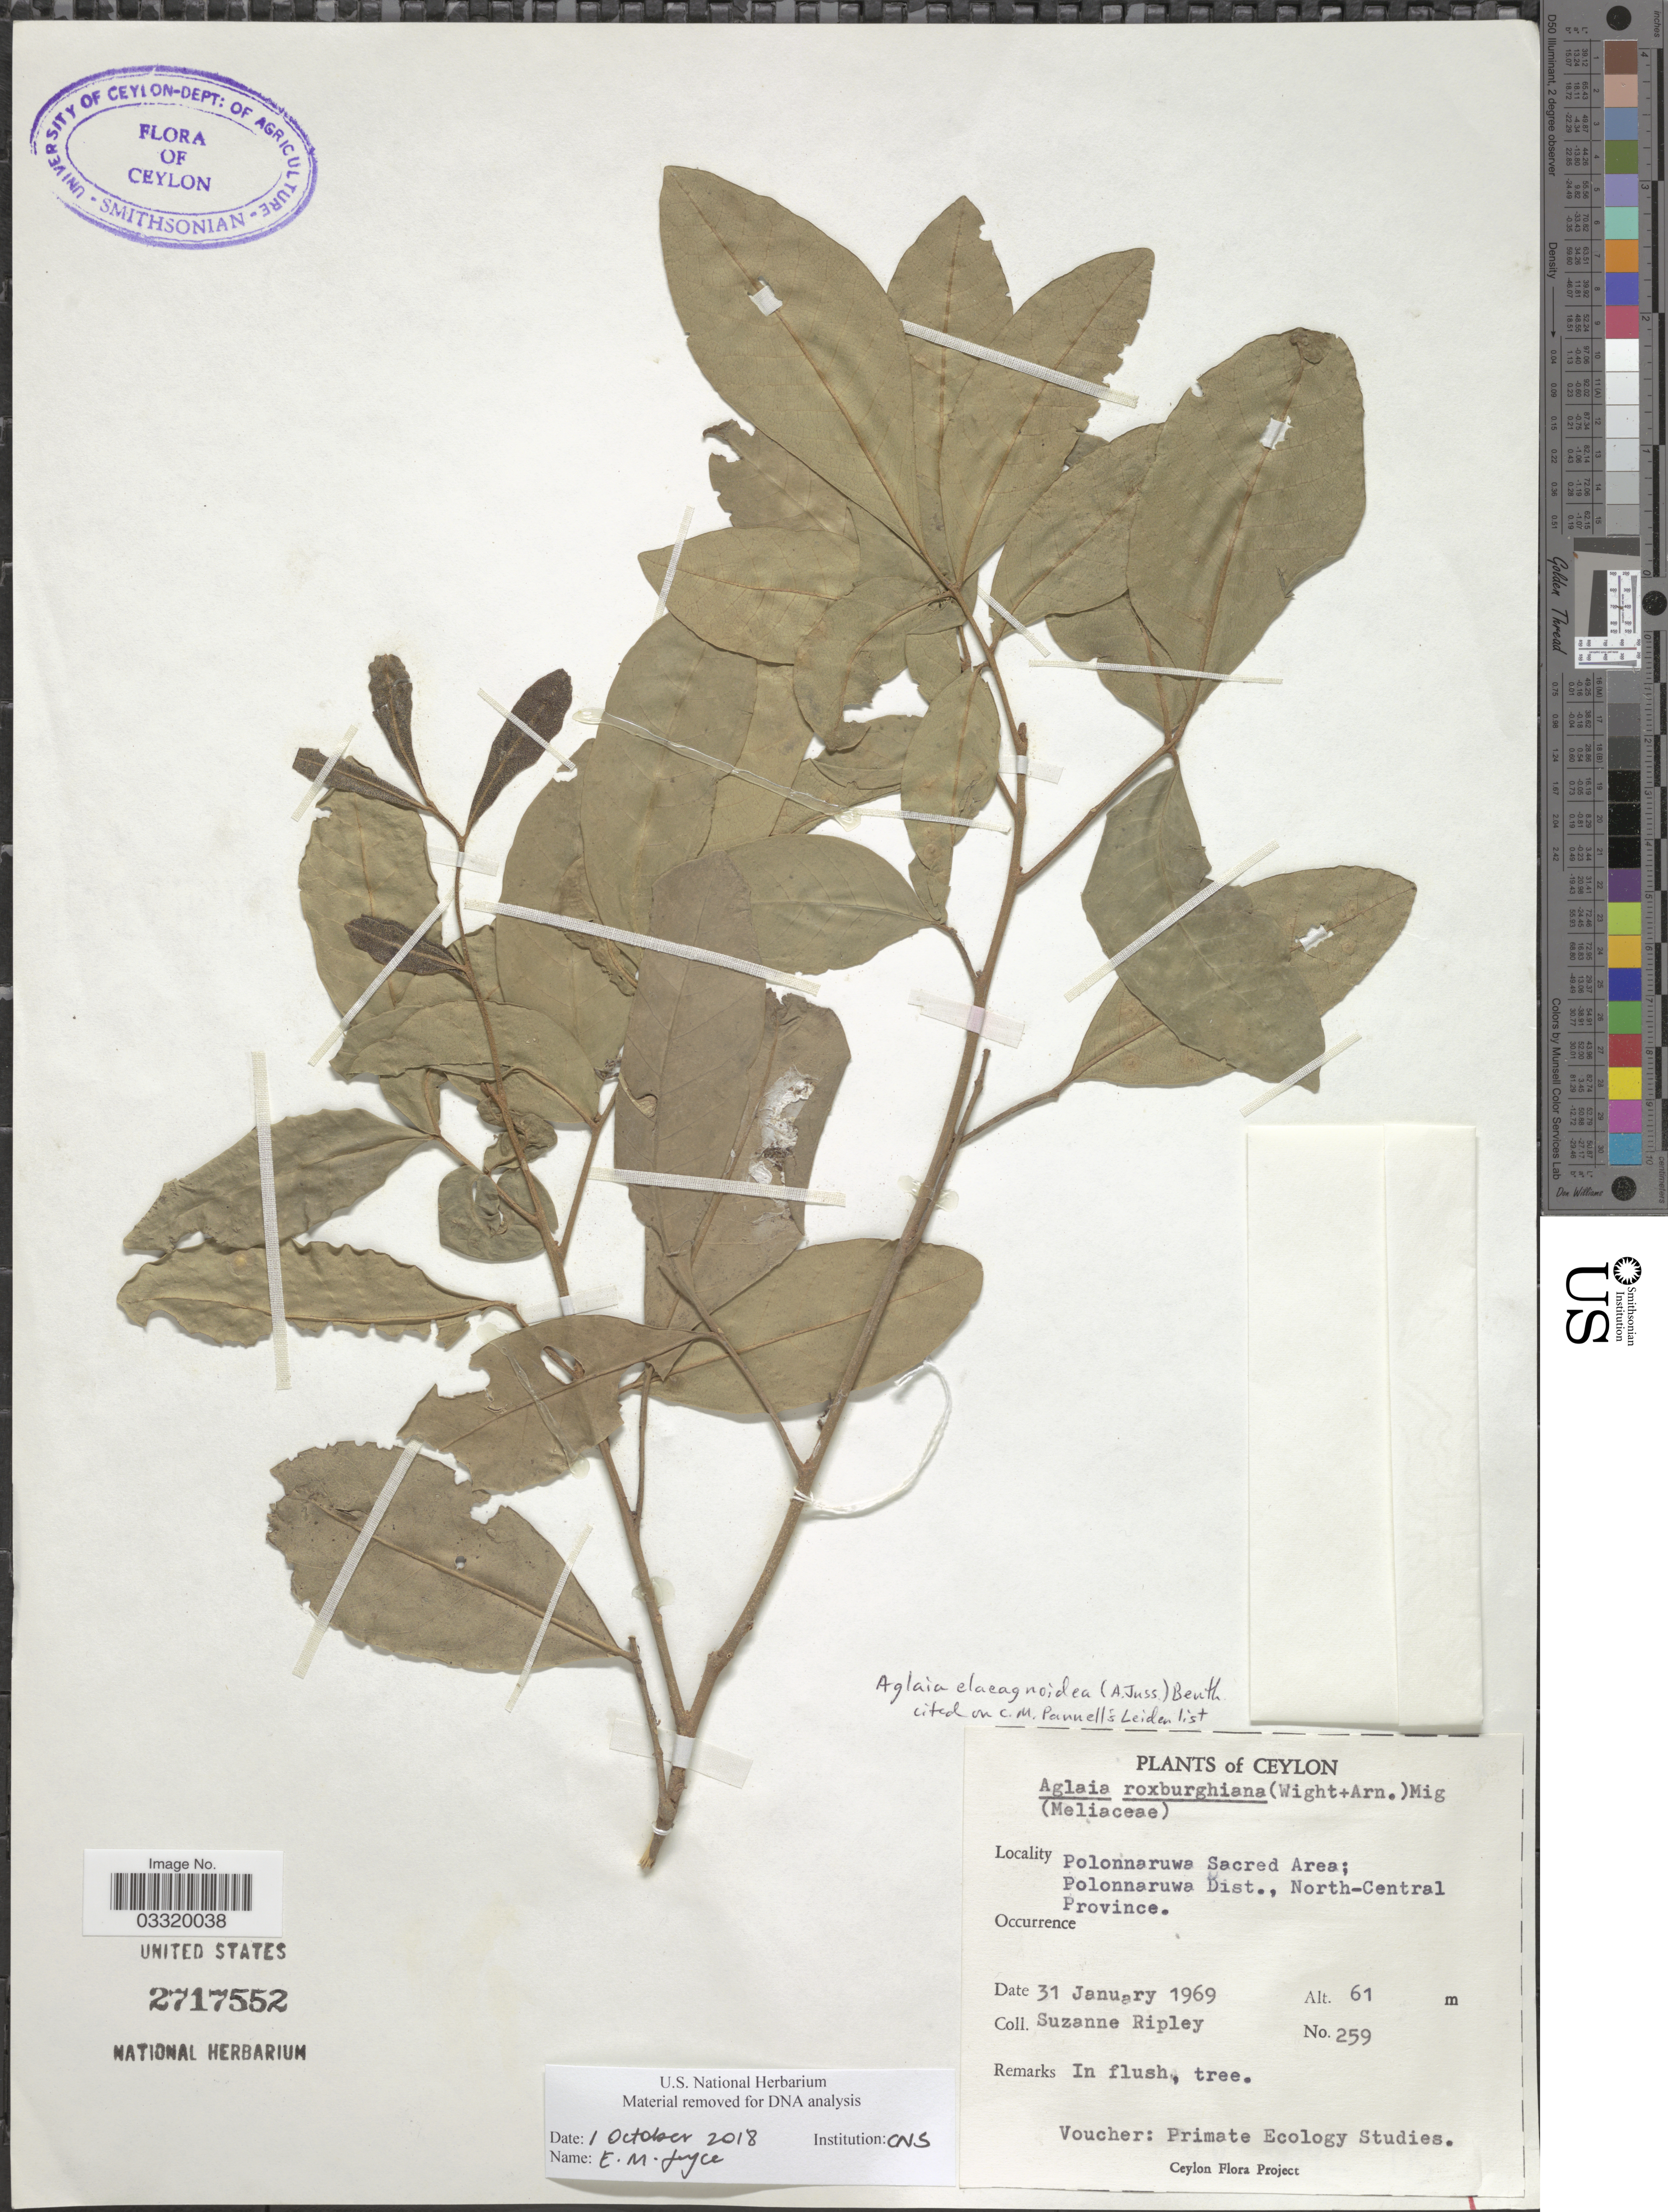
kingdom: Plantae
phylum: Tracheophyta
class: Magnoliopsida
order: Sapindales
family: Meliaceae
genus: Aglaia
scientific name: Aglaia elaeagnoidea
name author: (A. Juss.) Benth.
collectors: S. Ripley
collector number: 259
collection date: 1969-01-31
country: Sri Lanka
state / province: North Central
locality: Ceylon. Polonnaruwa Sacred Area; Polonnaruwa Dist.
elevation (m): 61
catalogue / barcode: US 2717552